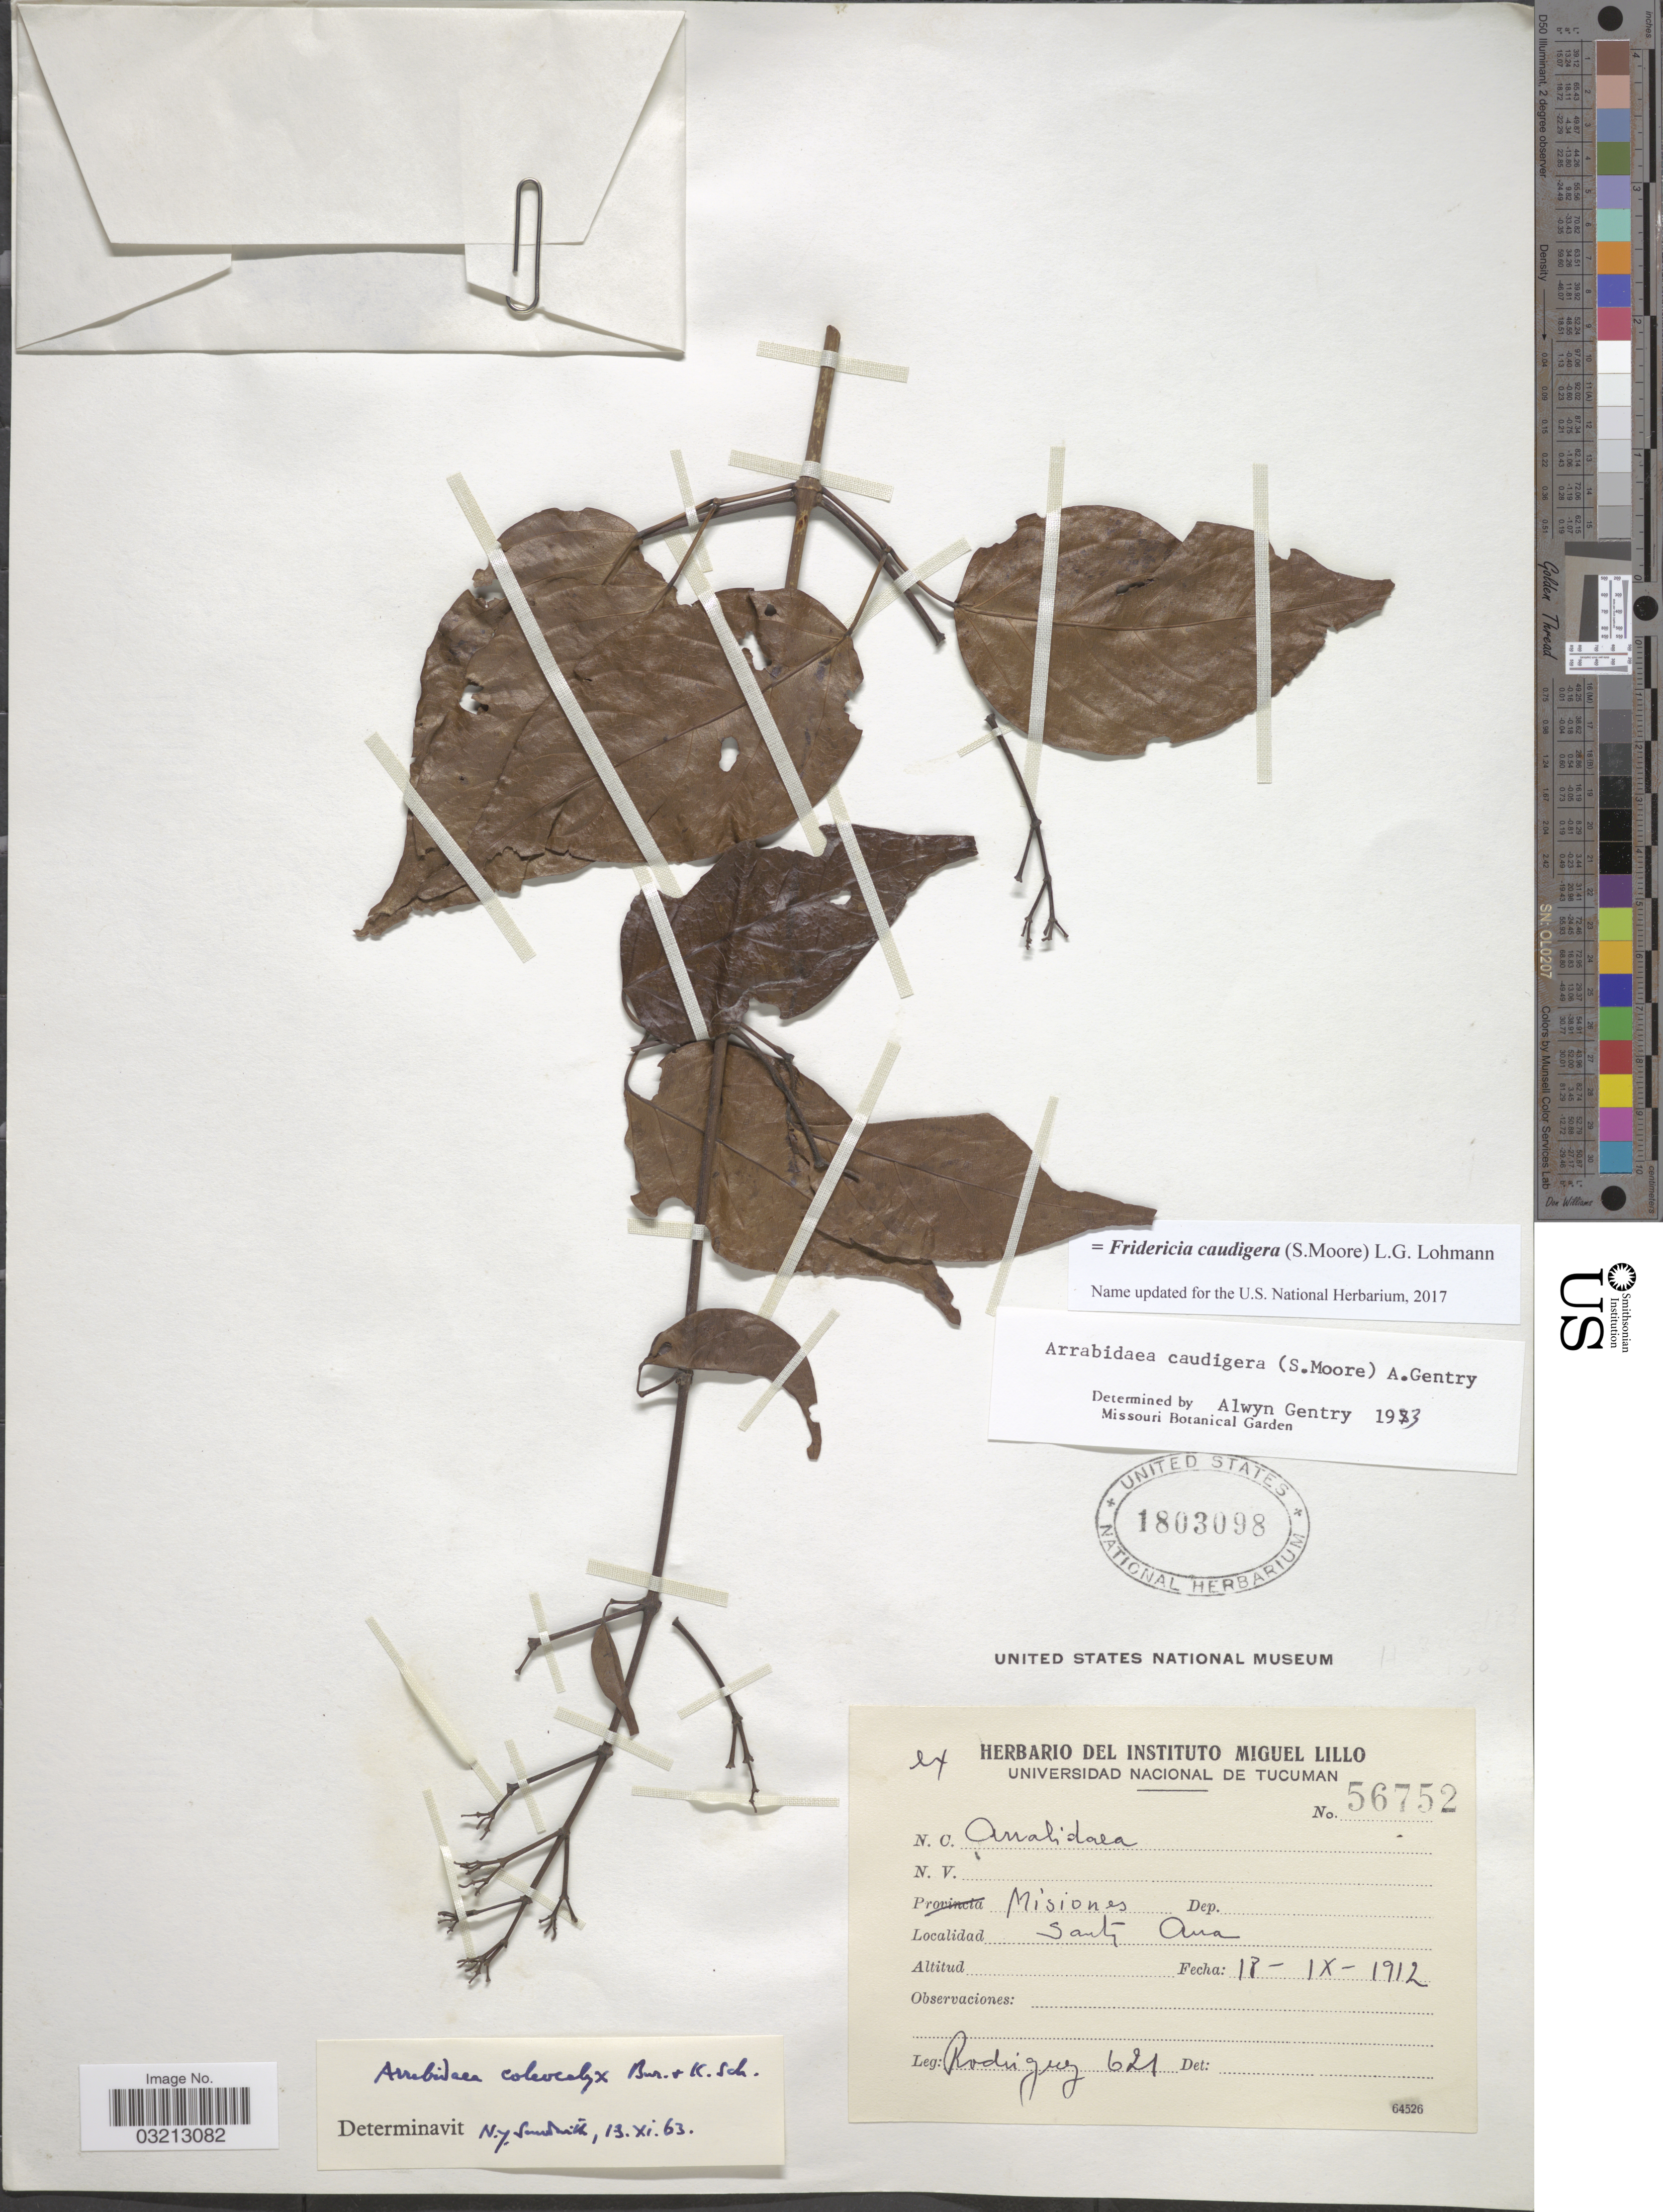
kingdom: Plantae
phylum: Tracheophyta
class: Magnoliopsida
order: Lamiales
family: Bignoniaceae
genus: Fridericia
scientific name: Fridericia caudigera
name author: (S. Moore) L.G. Lohmann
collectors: Rodriguez, --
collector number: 621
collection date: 1912-09-18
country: Argentina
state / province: Misiones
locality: Santa Ana.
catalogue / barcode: US 1803098